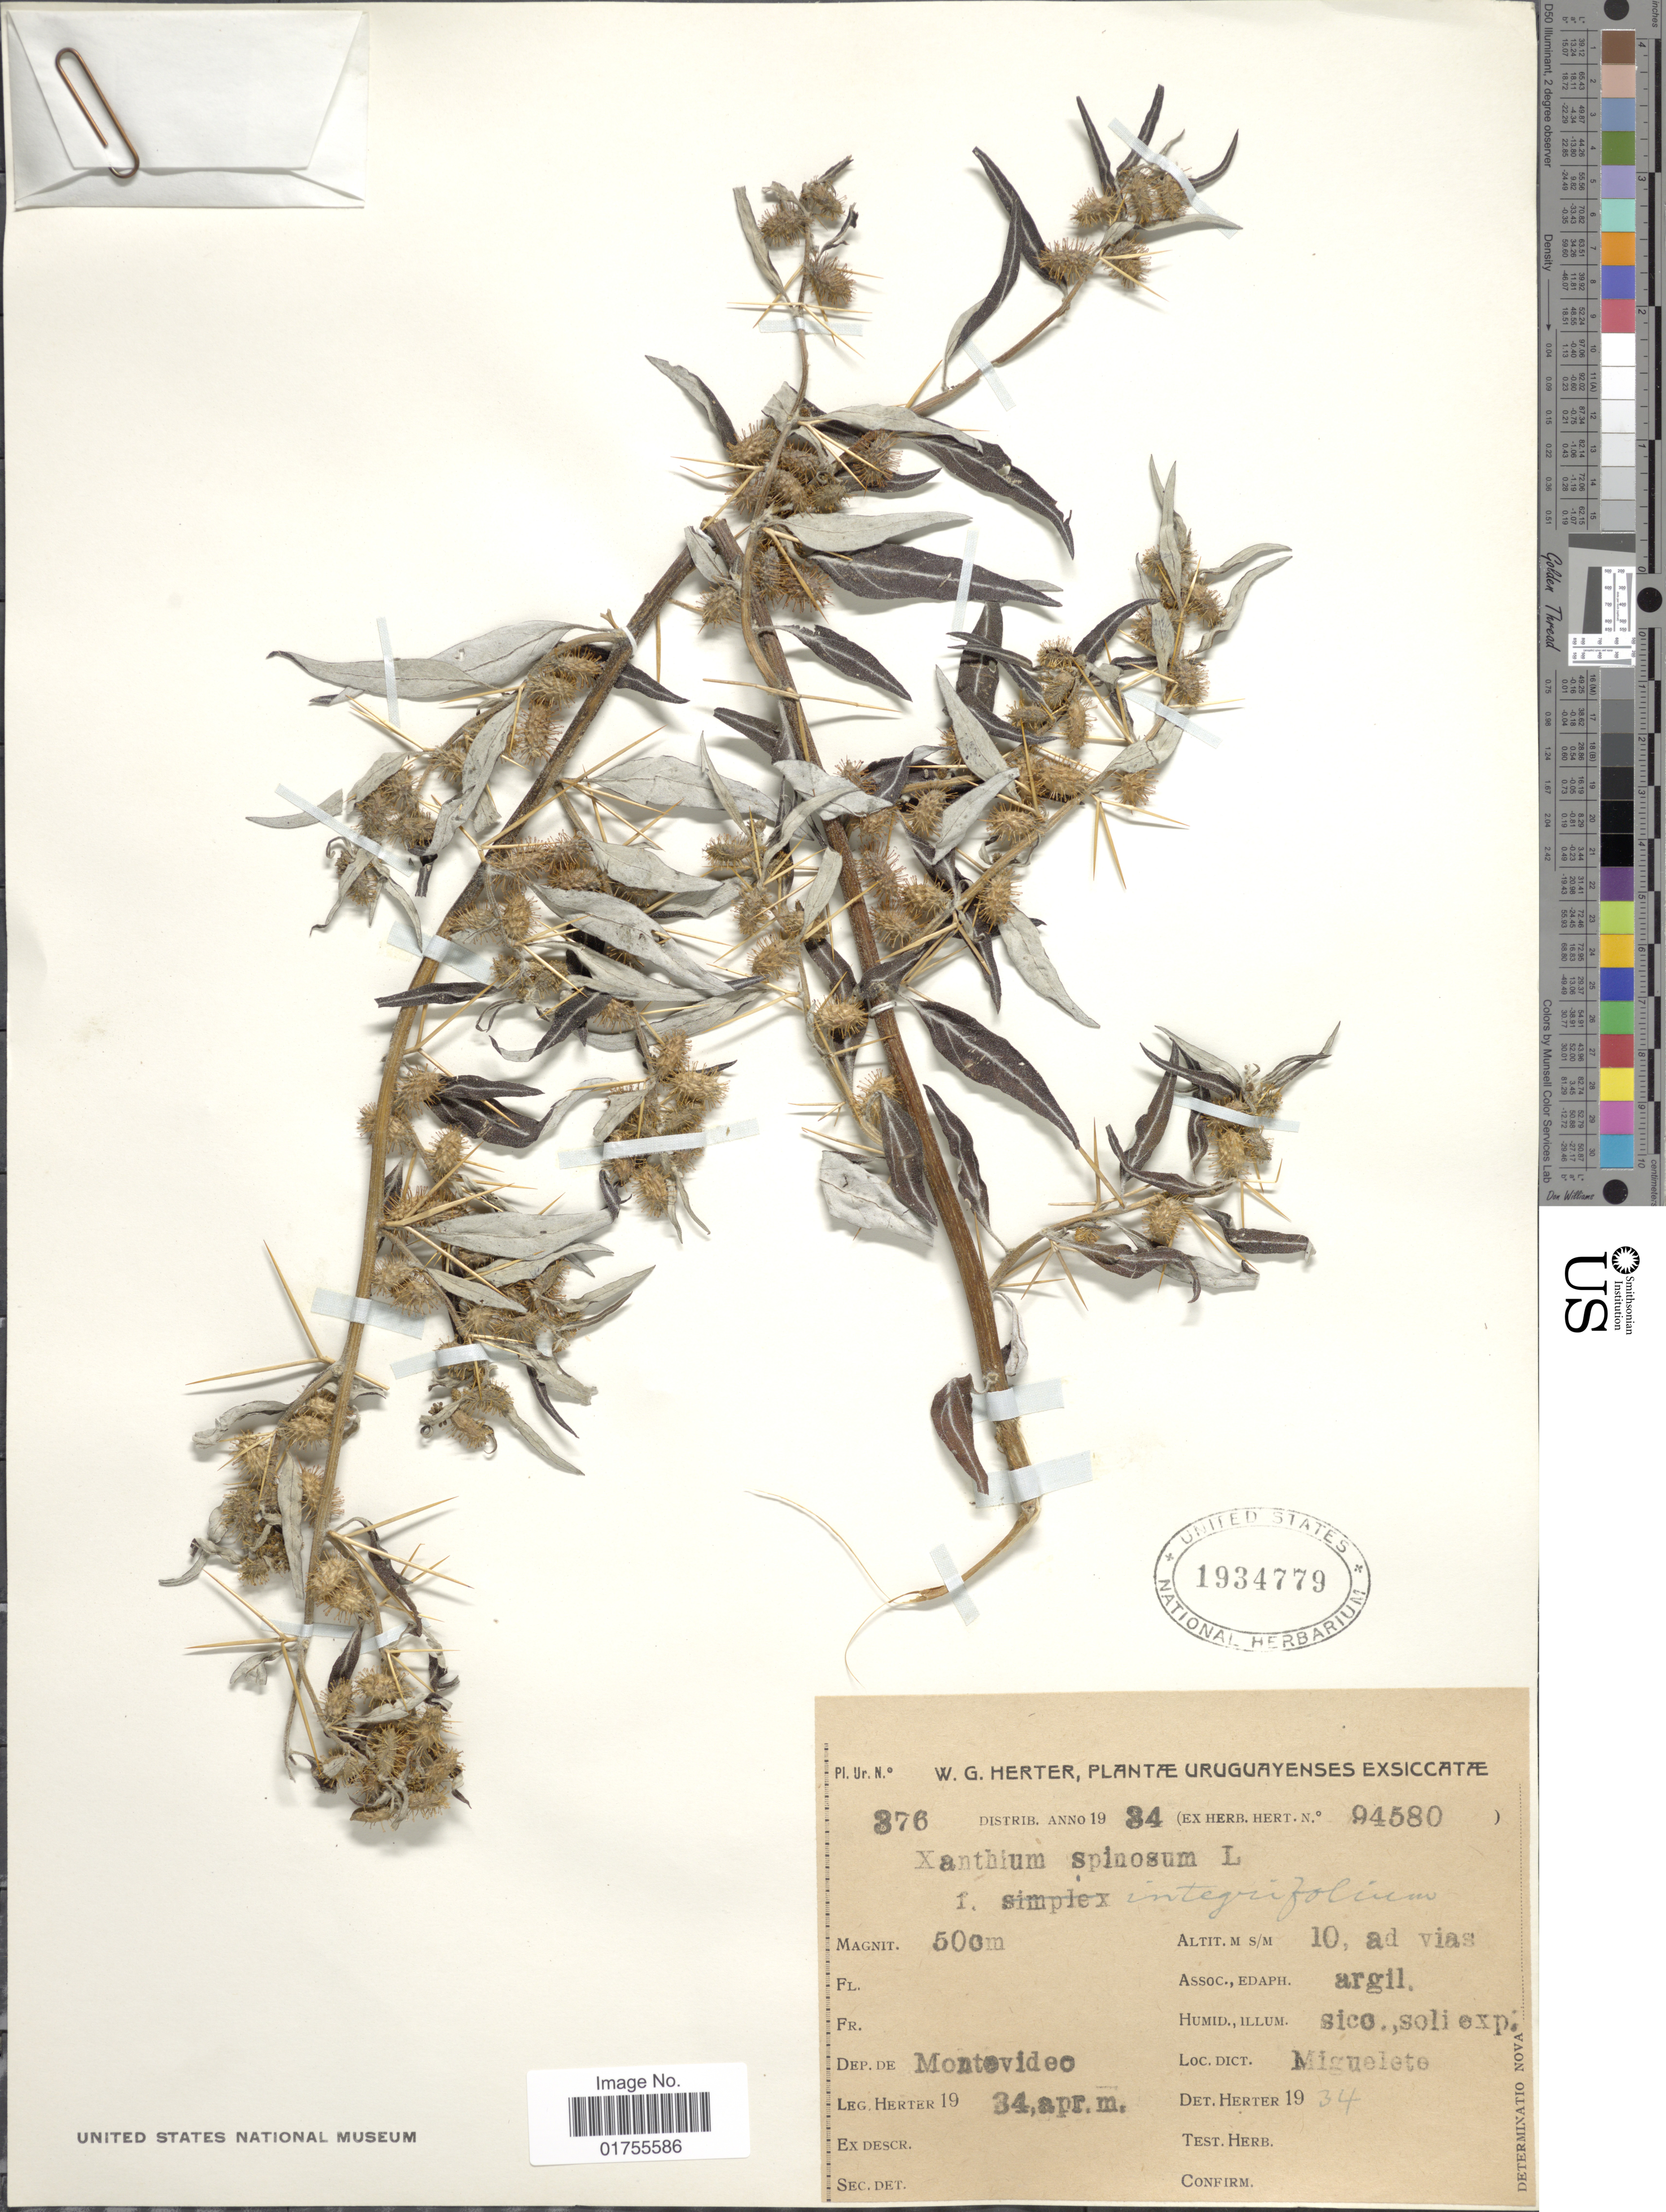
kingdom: Plantae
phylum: Tracheophyta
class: Magnoliopsida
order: Asterales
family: Asteraceae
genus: Xanthium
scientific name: Xanthium spinosum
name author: L.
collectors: W. G. Herter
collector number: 19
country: Uruguay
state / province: Montevideo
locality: Dep de. Montevideo, Miguelete.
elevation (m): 500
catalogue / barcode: US 1934779